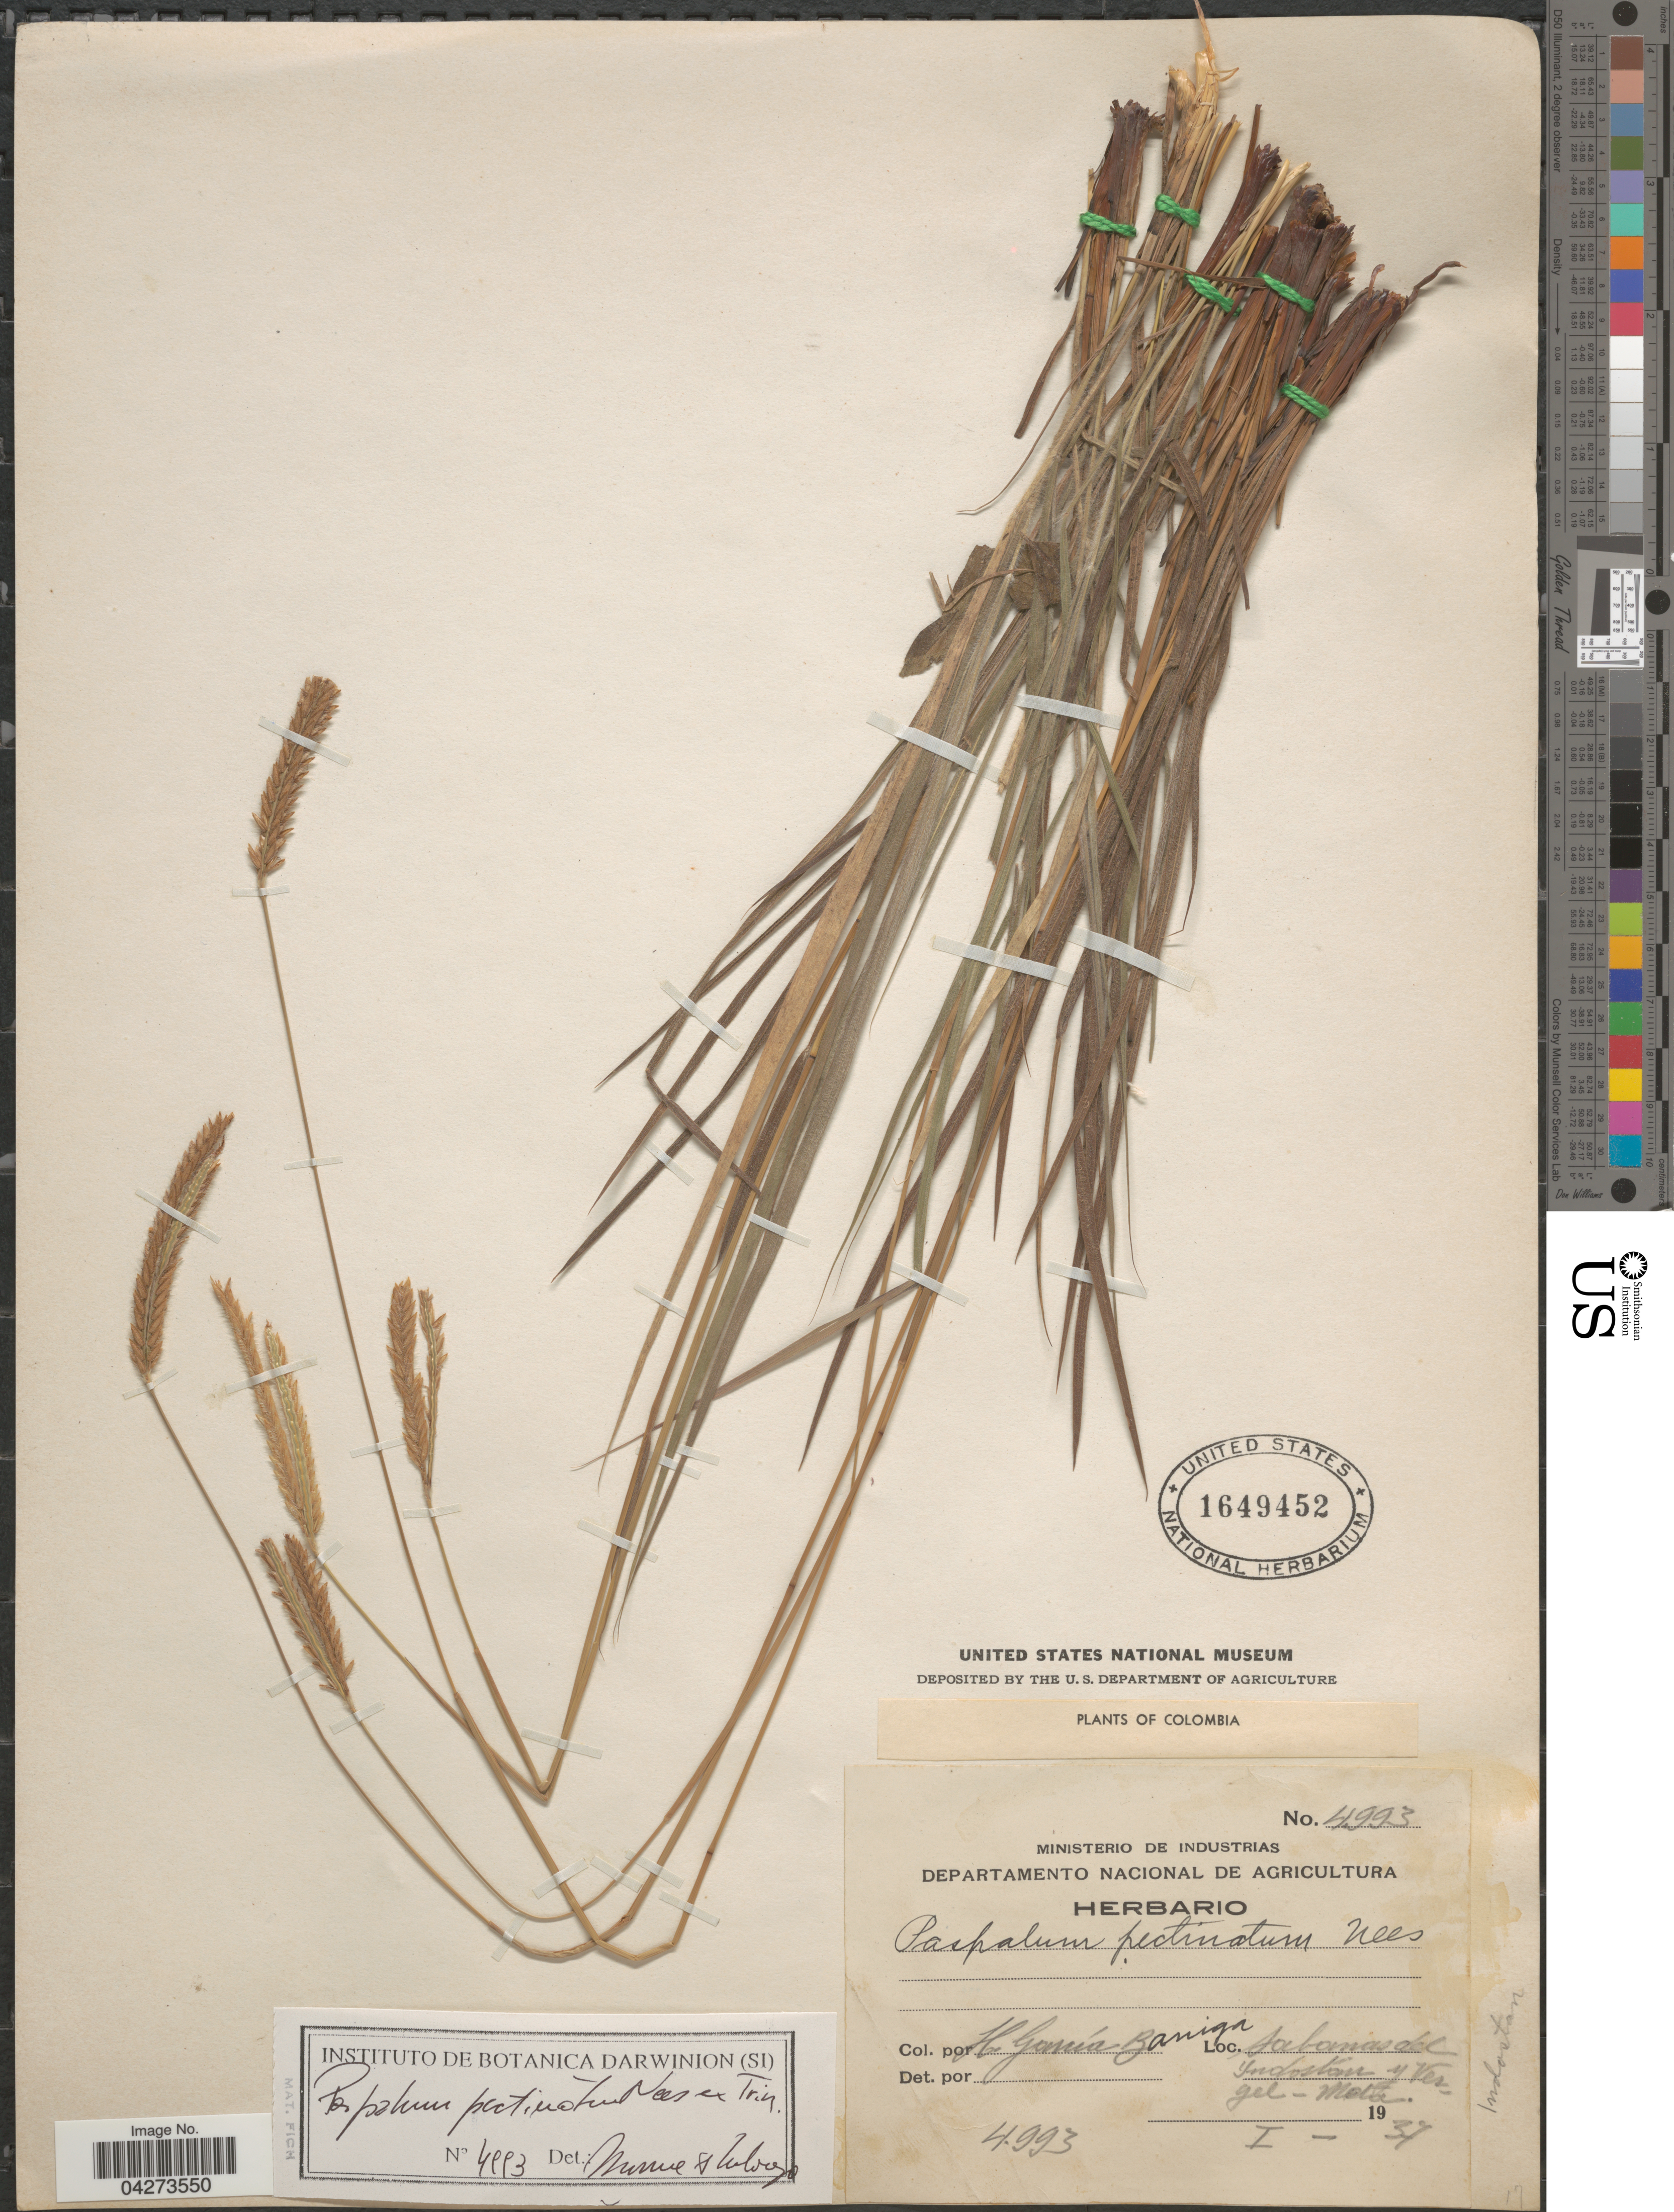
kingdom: Plantae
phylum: Tracheophyta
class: Liliopsida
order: Poales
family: Poaceae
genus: Paspalum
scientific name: Paspalum pectinatum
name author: Nees ex Trin.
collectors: H. García Barriga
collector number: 4993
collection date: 1937-01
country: Colombia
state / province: Meta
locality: Sabanas del Indostán y Vergel.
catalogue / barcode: US 1649452